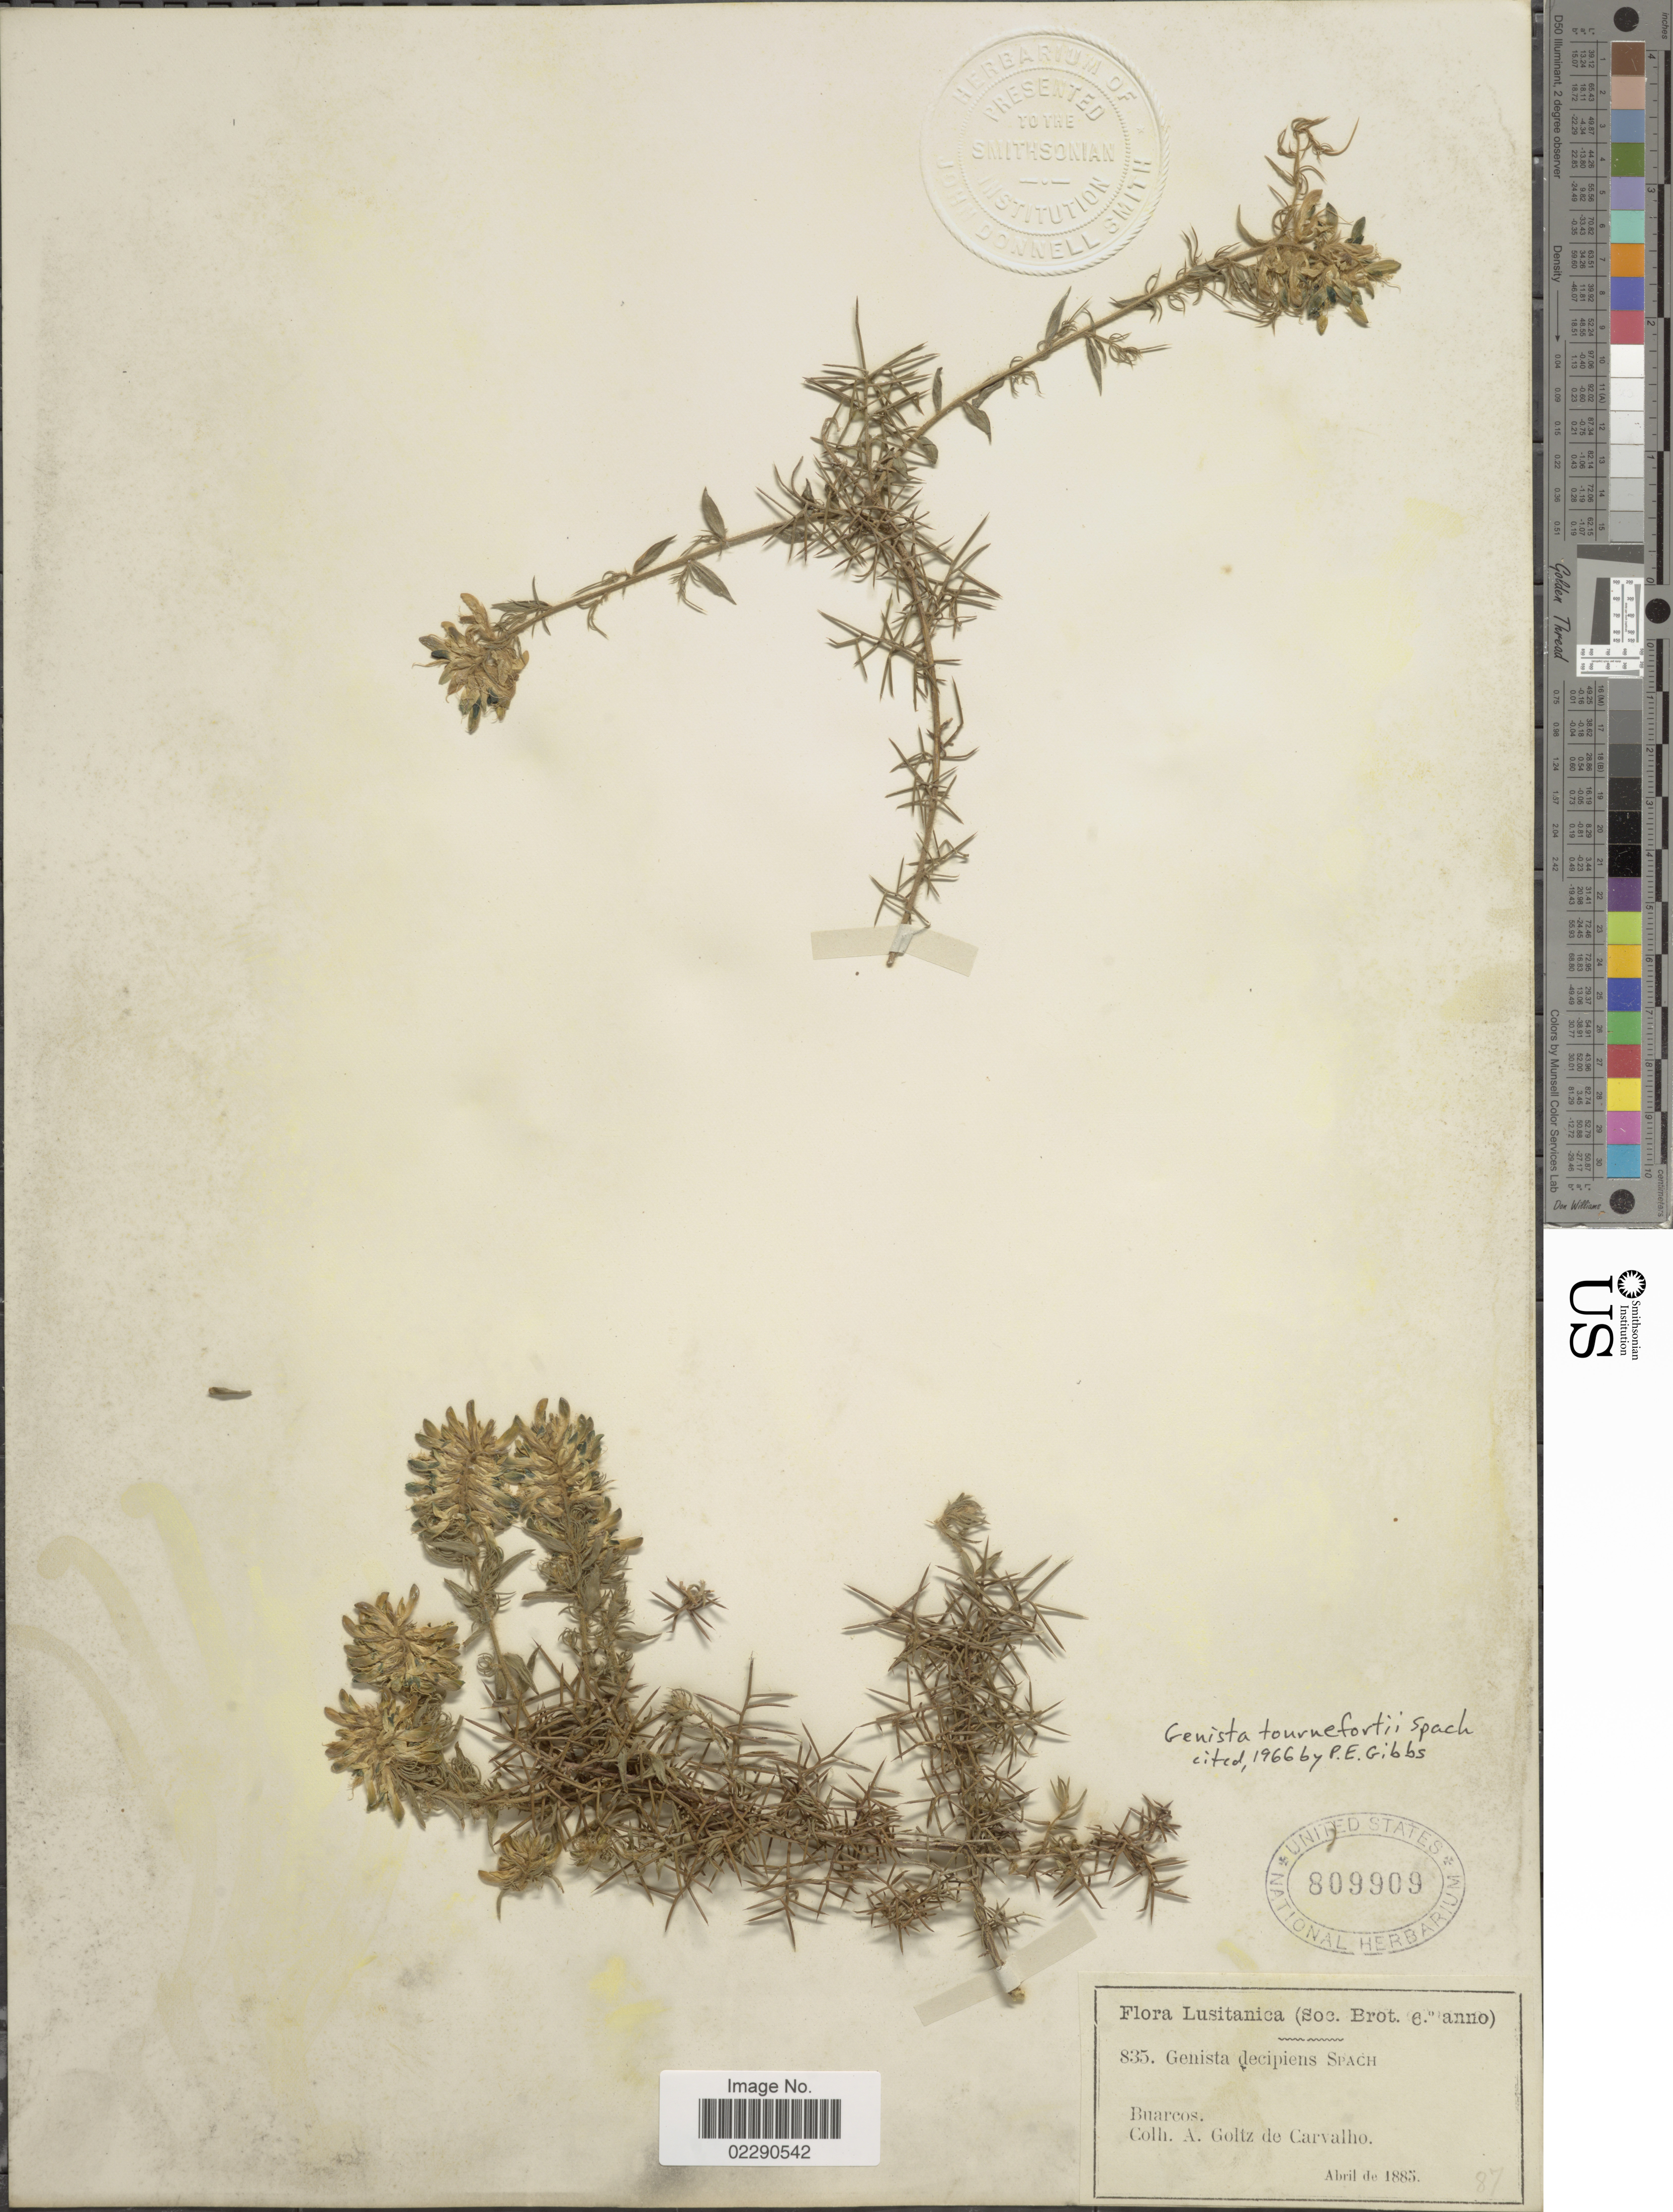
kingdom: Plantae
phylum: Tracheophyta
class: Magnoliopsida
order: Fabales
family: Fabaceae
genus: Genista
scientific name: Genista tournefortii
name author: Spach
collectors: A. G. Carvalho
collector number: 835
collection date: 1885-04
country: Portugal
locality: Lusitanica, Buarcos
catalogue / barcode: US 809909